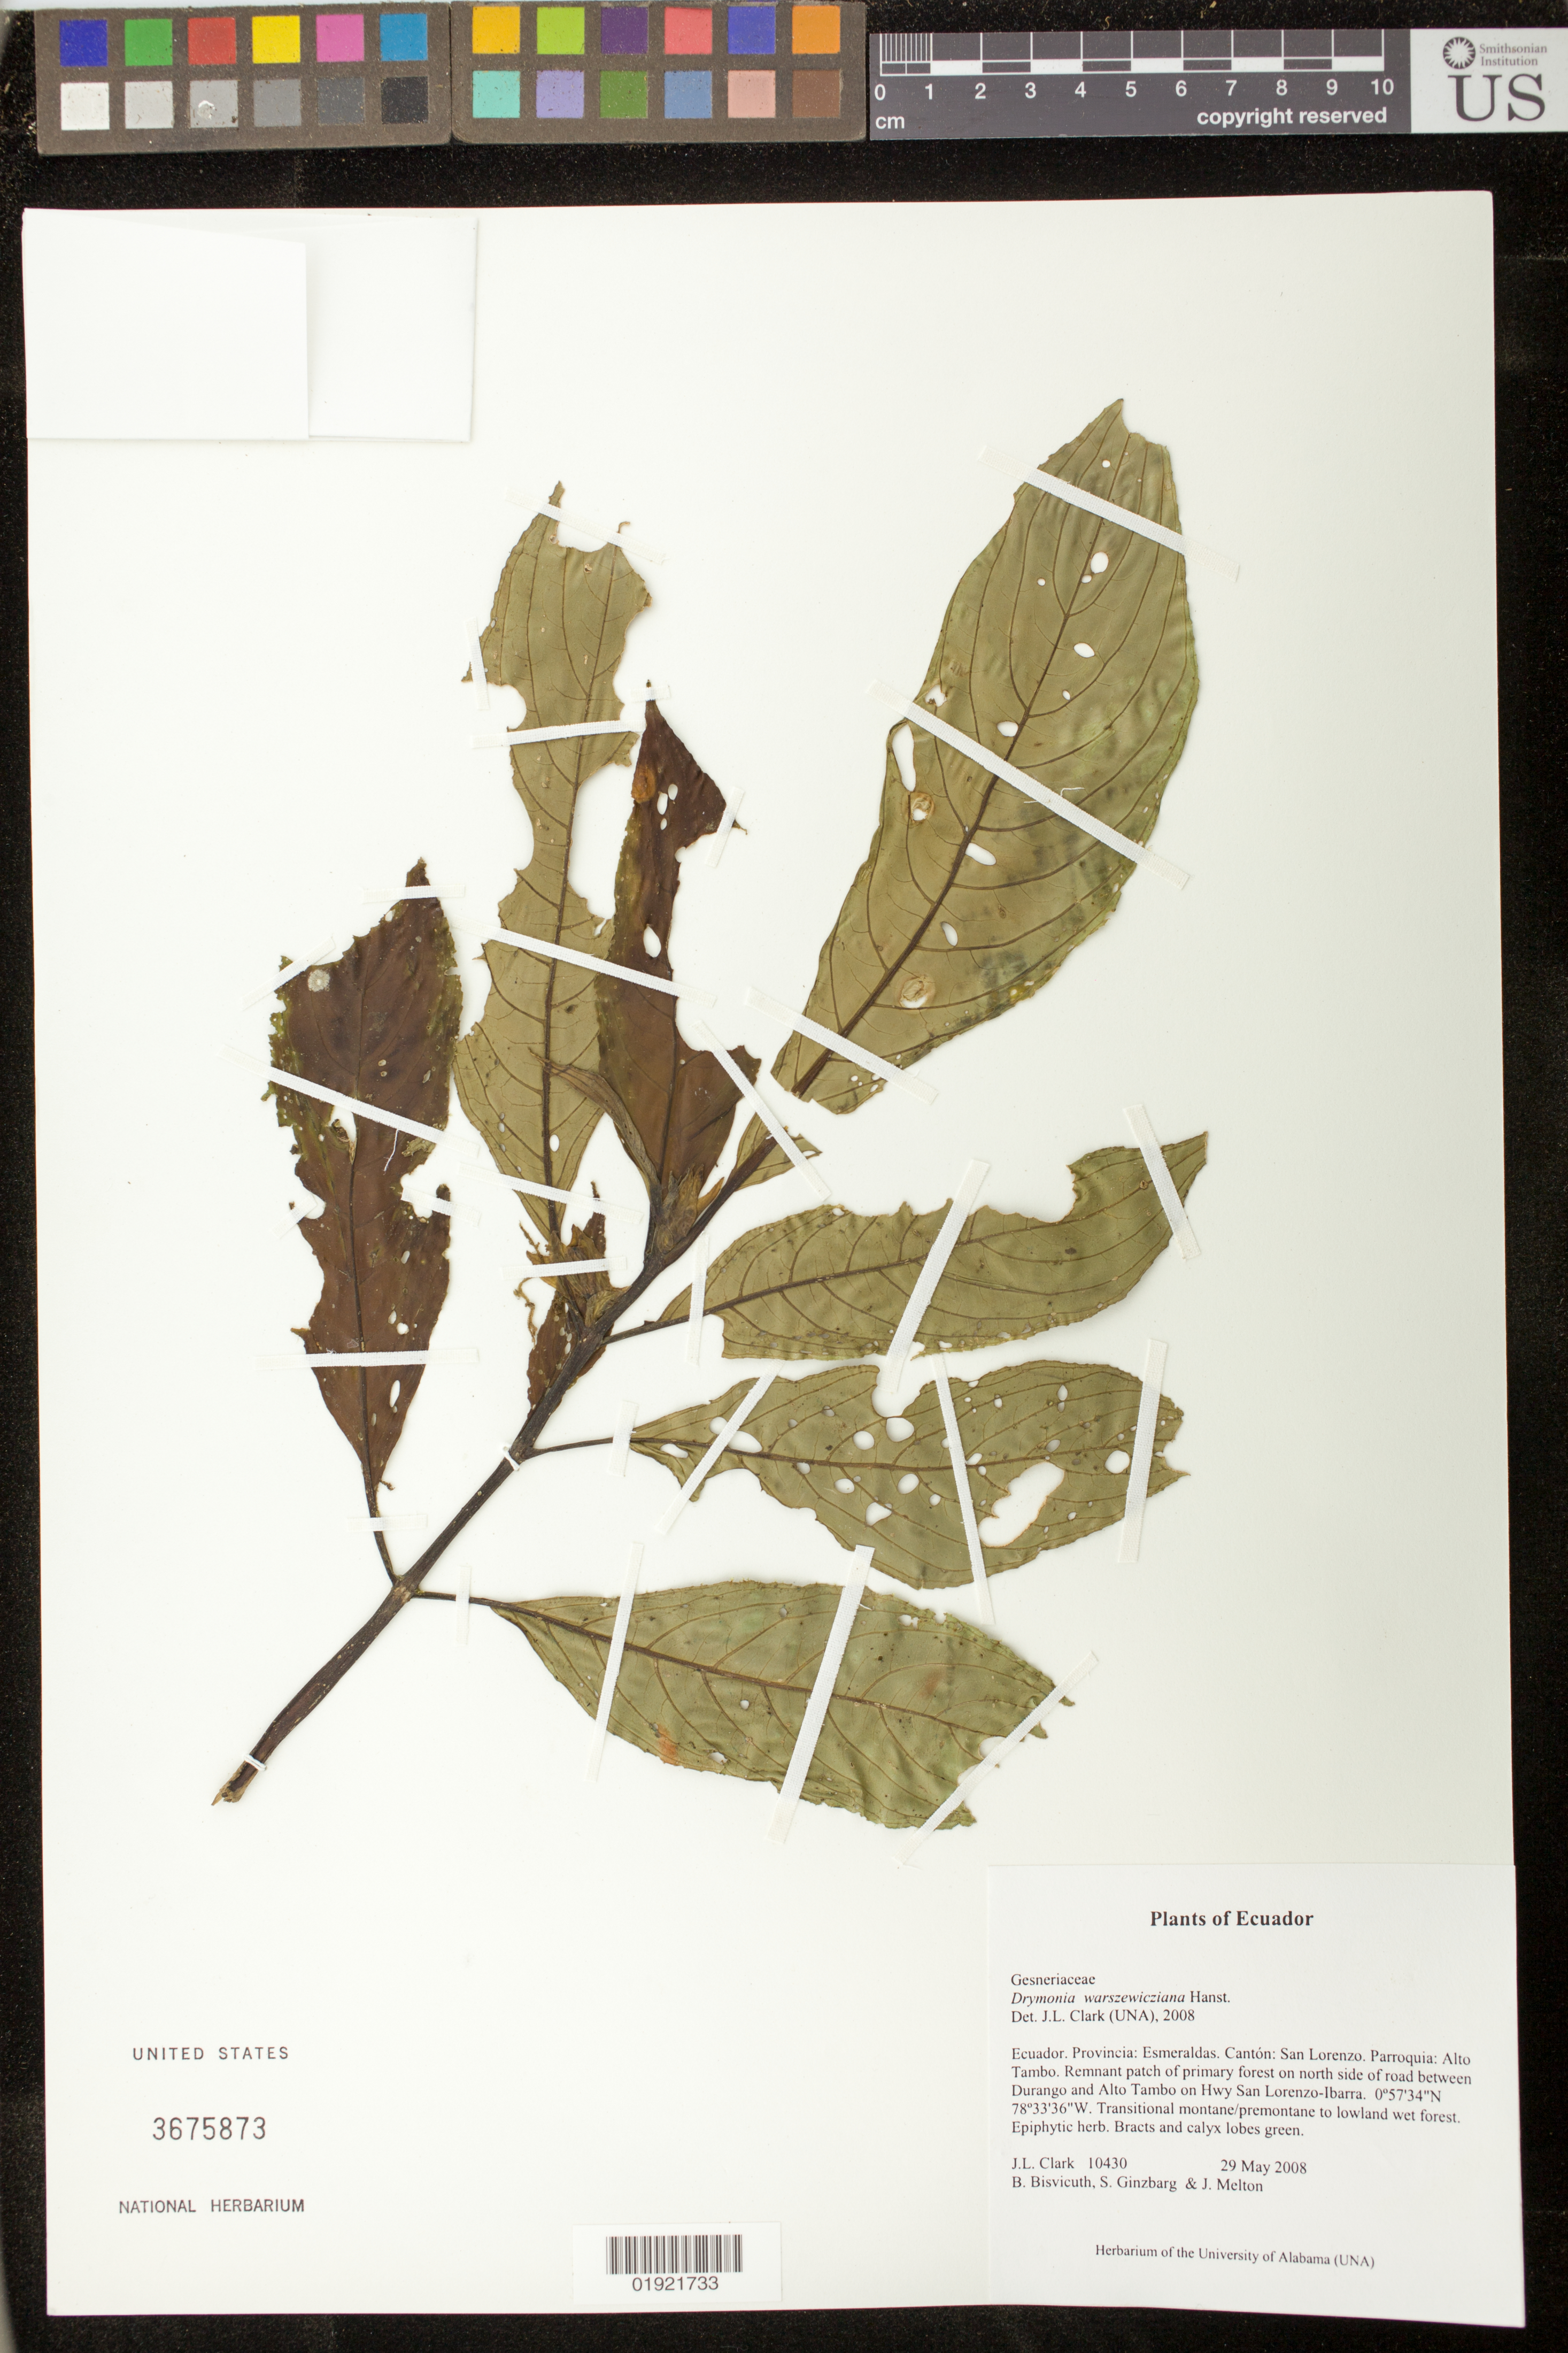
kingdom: Plantae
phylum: Tracheophyta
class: Magnoliopsida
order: Lamiales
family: Gesneriaceae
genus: Drymonia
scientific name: Drymonia warszewicziana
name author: Hanst.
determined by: Clark, J. L., (SEL), The Marie Selby Botanical Garden (UNITED STATES)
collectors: J. L. Clark, B. Bisvicuth, S. Ginzbarg & J. Melton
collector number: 10430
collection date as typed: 29 May 2008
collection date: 2008-05-29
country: Ecuador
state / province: Esmeraldas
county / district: San Lorenzo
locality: Parroquia: Alto Tambo. Remnant patch of primary forest on north side of road between Durango and Alto Tambo on Hwy San Lorenzo-Ibarra.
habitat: Transitional montane/premontane to lowland wet forest.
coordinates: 0 57 34 N, 78 33 36 W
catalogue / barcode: US 3675873